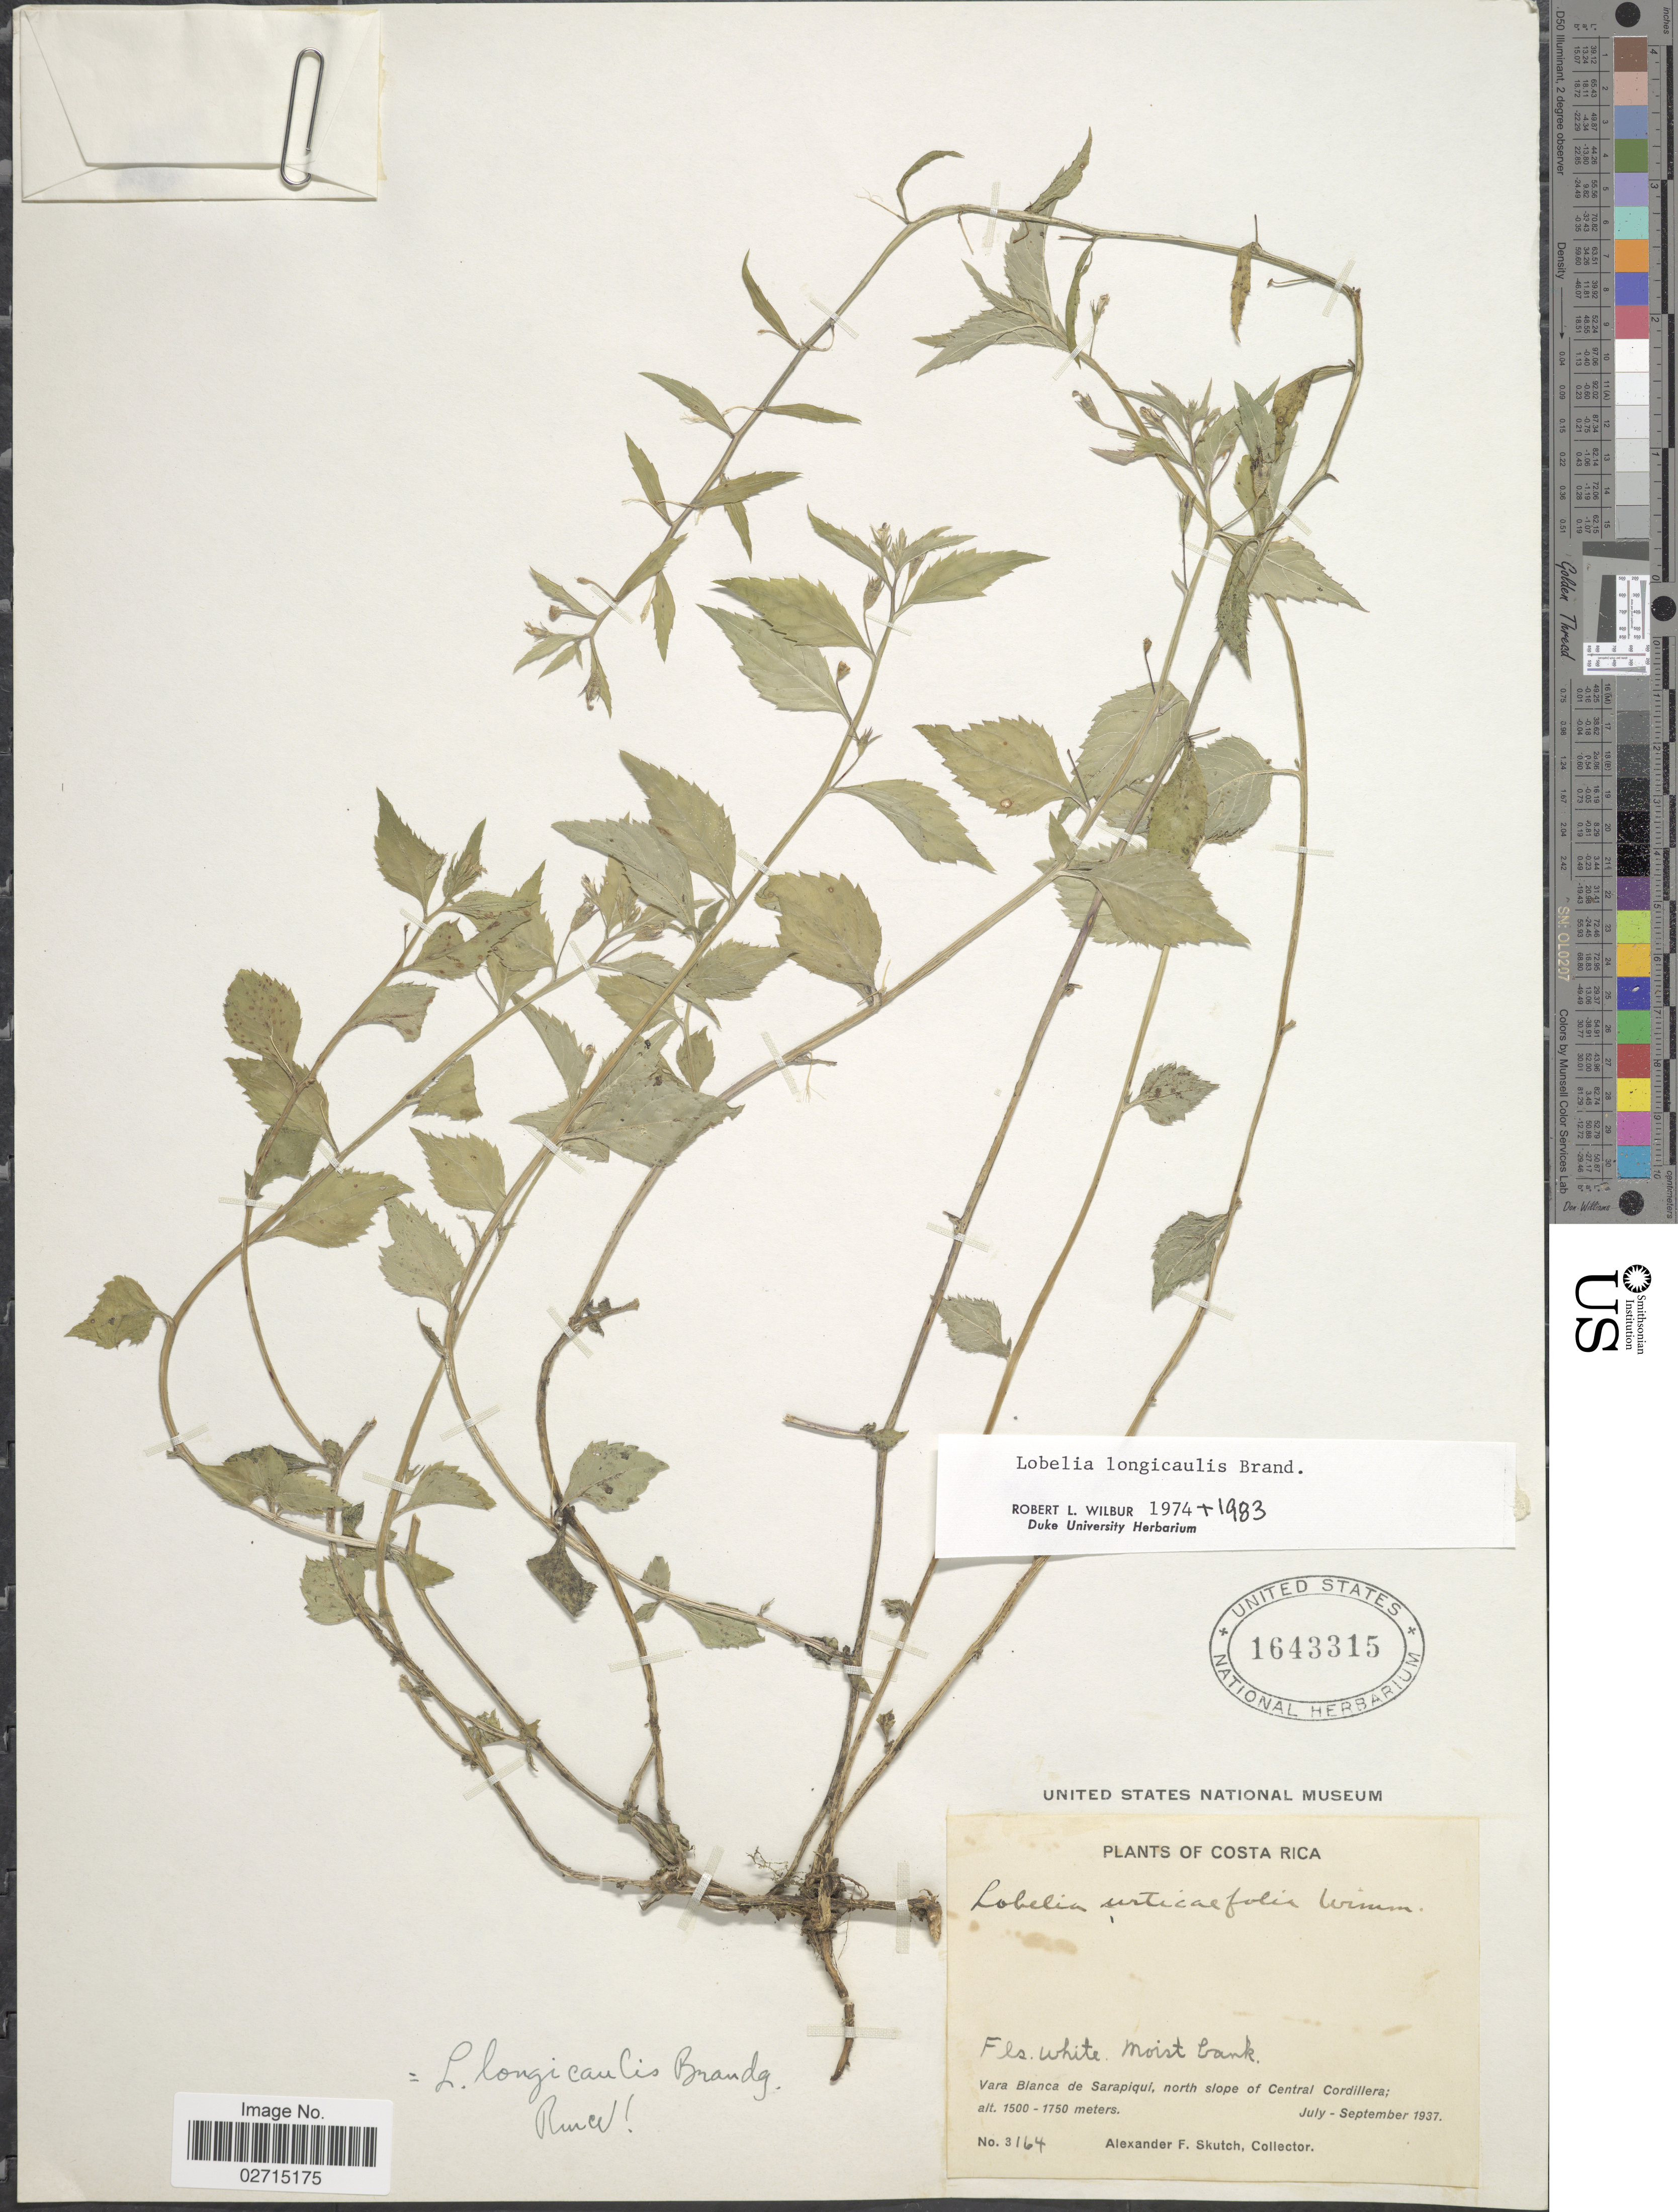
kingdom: Plantae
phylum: Tracheophyta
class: Magnoliopsida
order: Asterales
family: Campanulaceae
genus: Lobelia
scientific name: Lobelia longicaulis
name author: Brandegee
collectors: A. F. Skutch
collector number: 3164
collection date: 1937-07/1937-09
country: Costa Rica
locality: Moist bank, Vara Blanca de Sarapiqui, north slope of Central Cordillera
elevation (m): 1500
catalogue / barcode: US 1643315